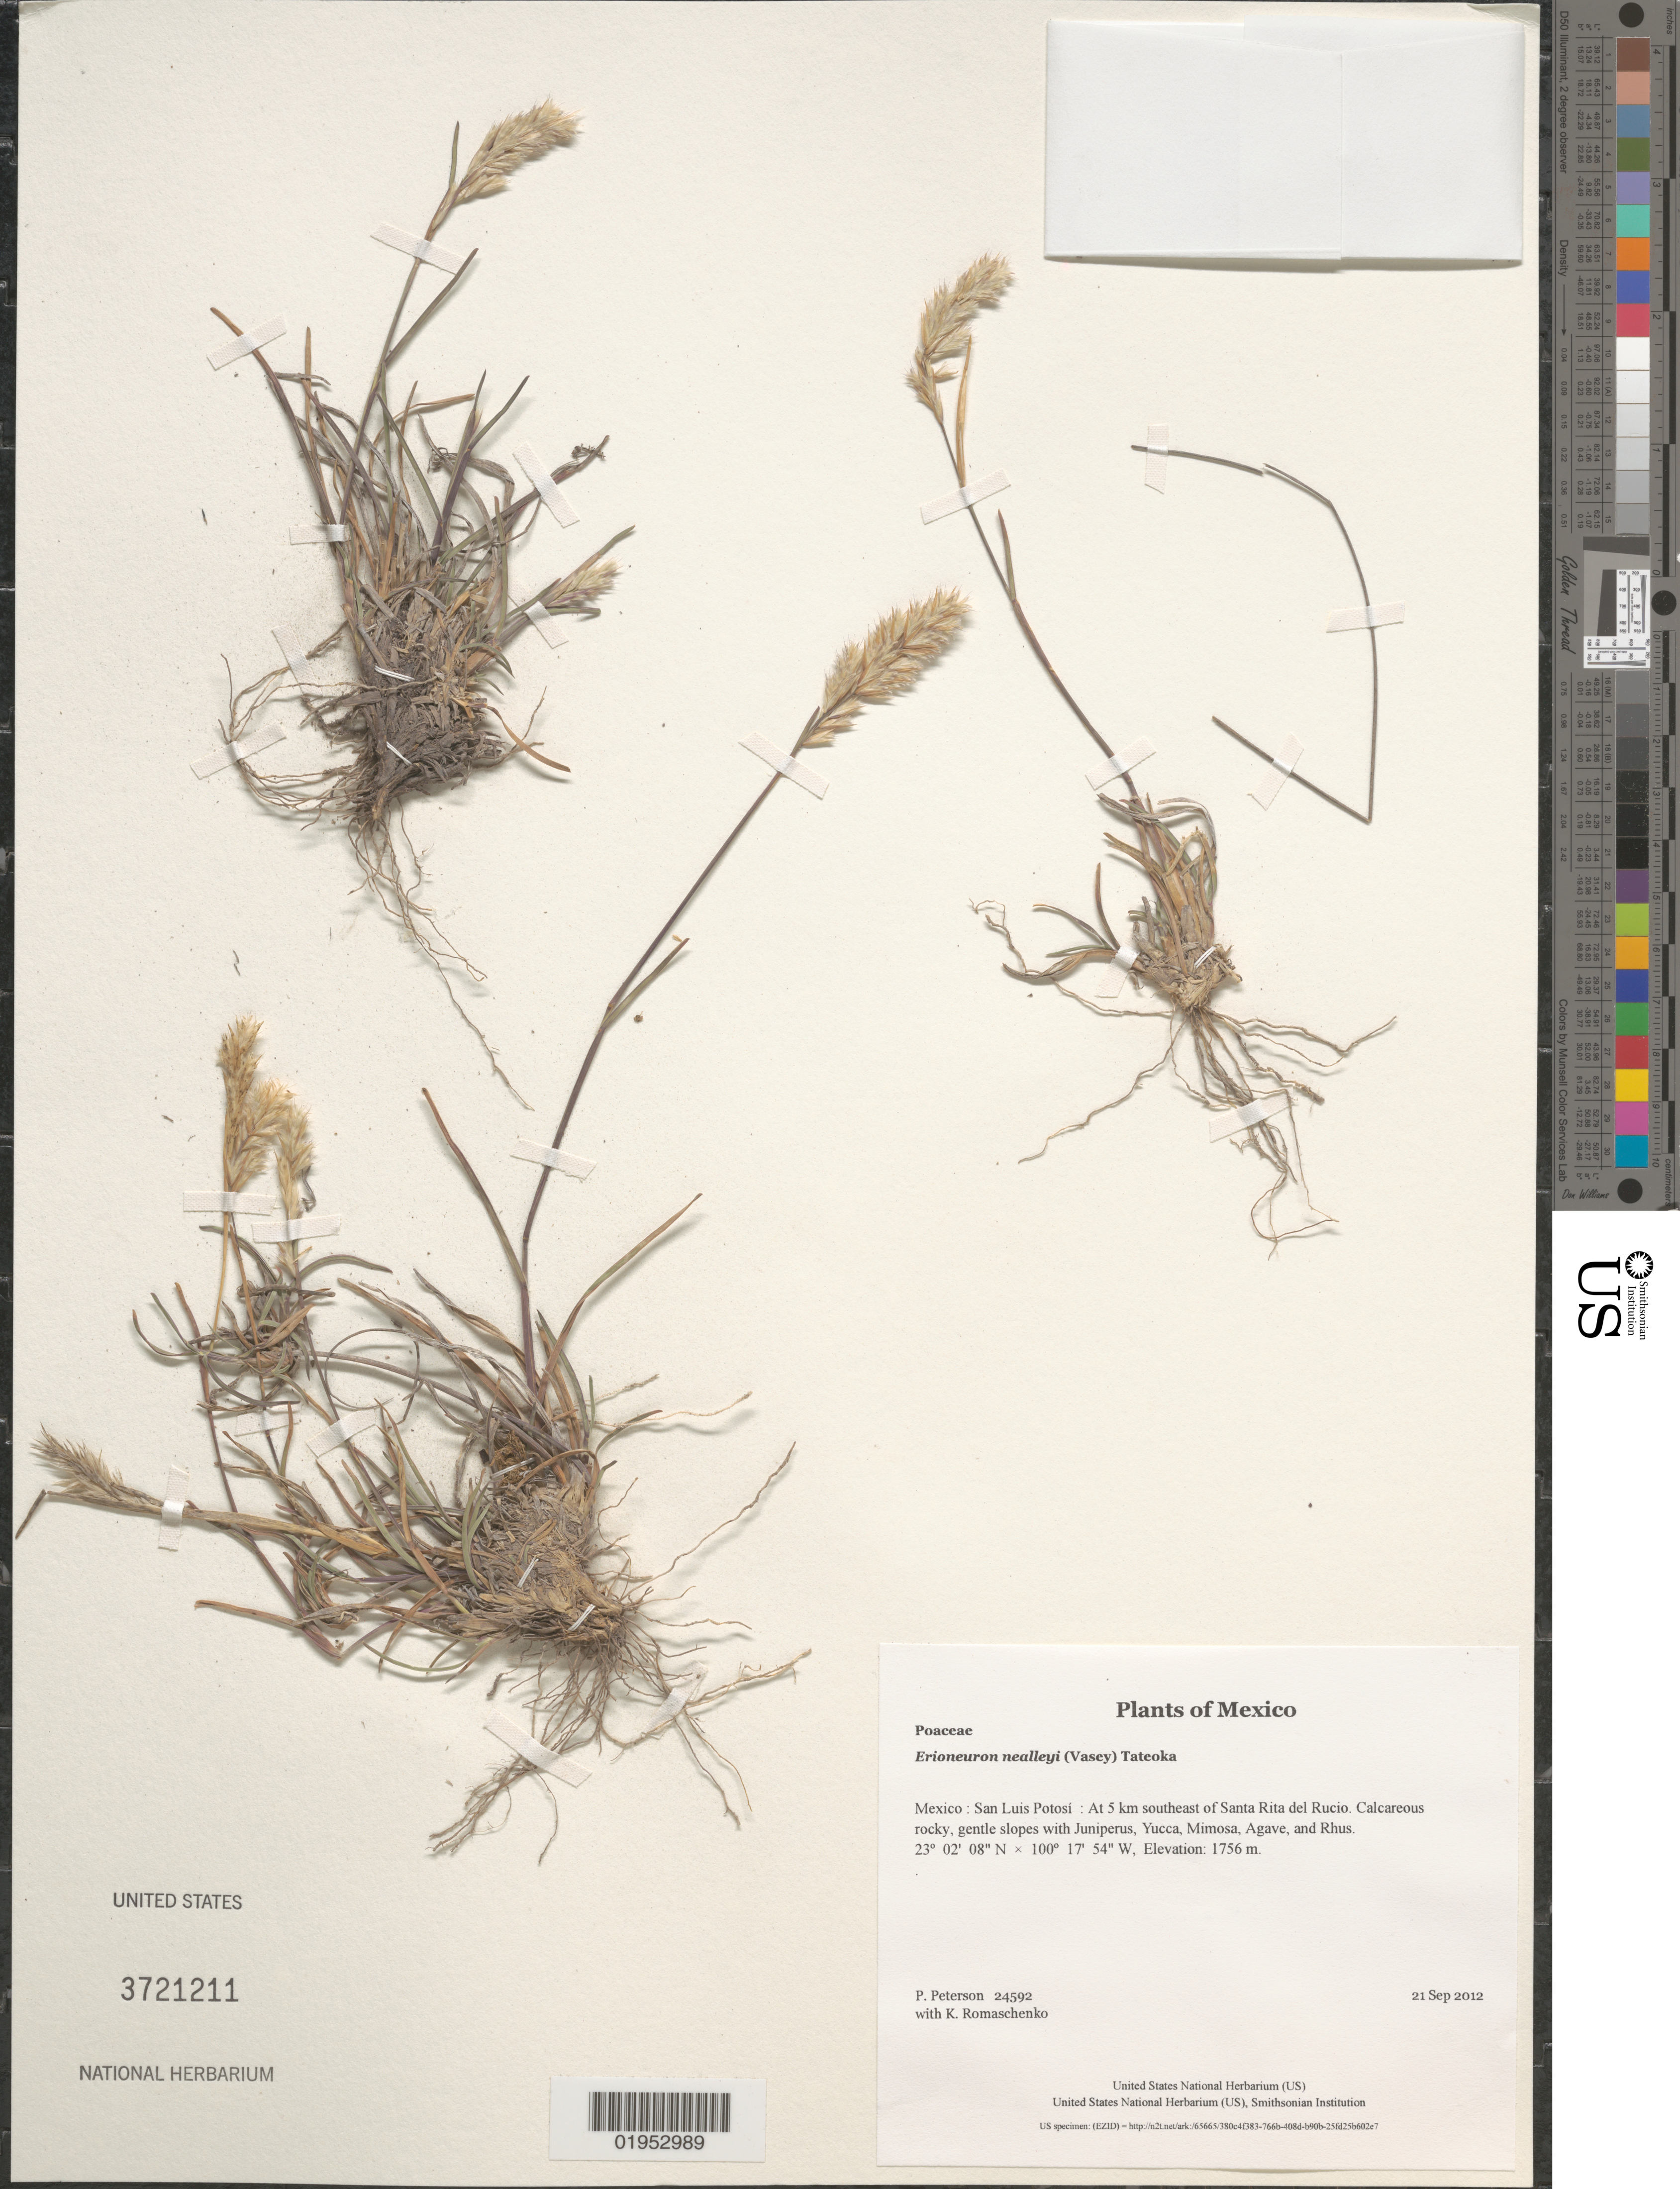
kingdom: Plantae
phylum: Tracheophyta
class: Liliopsida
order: Poales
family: Poaceae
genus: Erioneuron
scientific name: Erioneuron nealleyi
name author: (Vasey) Tateoka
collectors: P. M. Peterson & K. Romaschenko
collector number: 24592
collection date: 2012-09-21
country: Mexico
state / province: San Luis Potosí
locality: At 5 km southeast of Santa Rita del Rucio.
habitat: Calcareous rocky, gentle slopes with Juniperus, Yucca, Mimosa, Agave, and Rhus.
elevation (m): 1756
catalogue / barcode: US 3721211